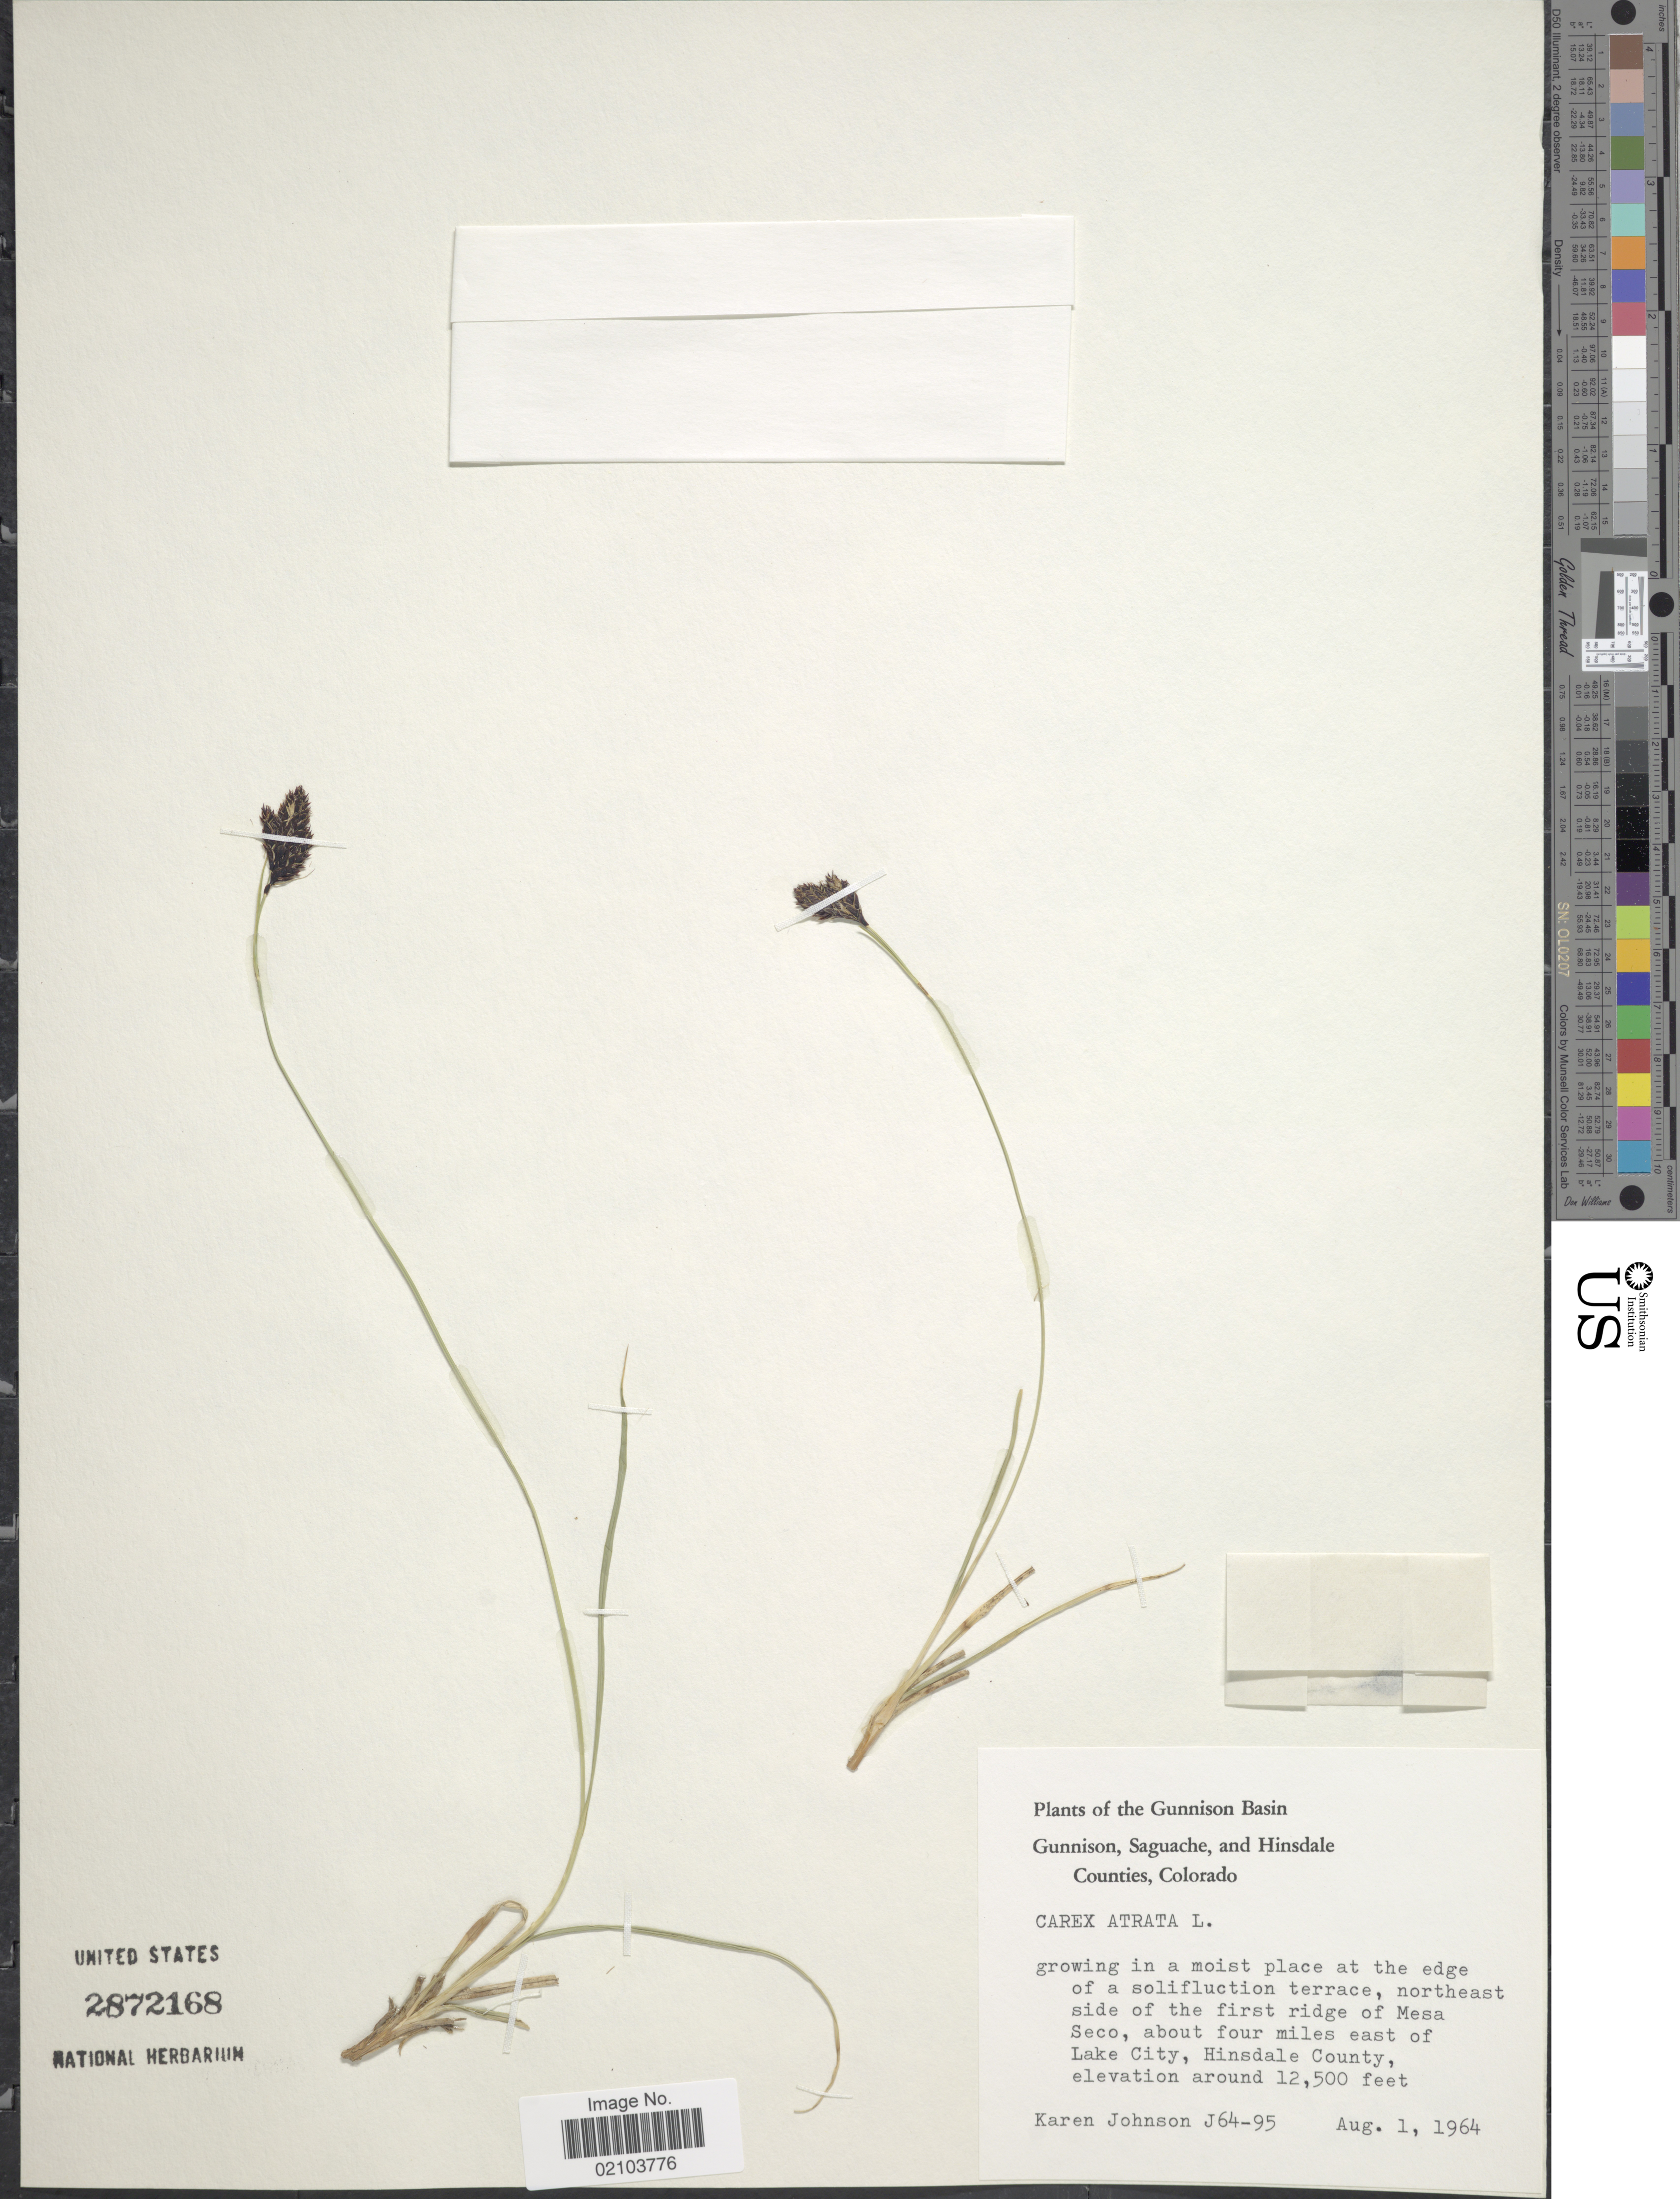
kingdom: Plantae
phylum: Tracheophyta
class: Liliopsida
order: Poales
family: Cyperaceae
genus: Carex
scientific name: Carex atrata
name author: L.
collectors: K. Johnson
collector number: J64-95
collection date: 1964-08-01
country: United States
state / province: Colorado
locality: Gunnison Basin. northeast side of the first ridge of Mesa Seco, about four miles east of Lake City, Hinsdale County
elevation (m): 3810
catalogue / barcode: US 2872168